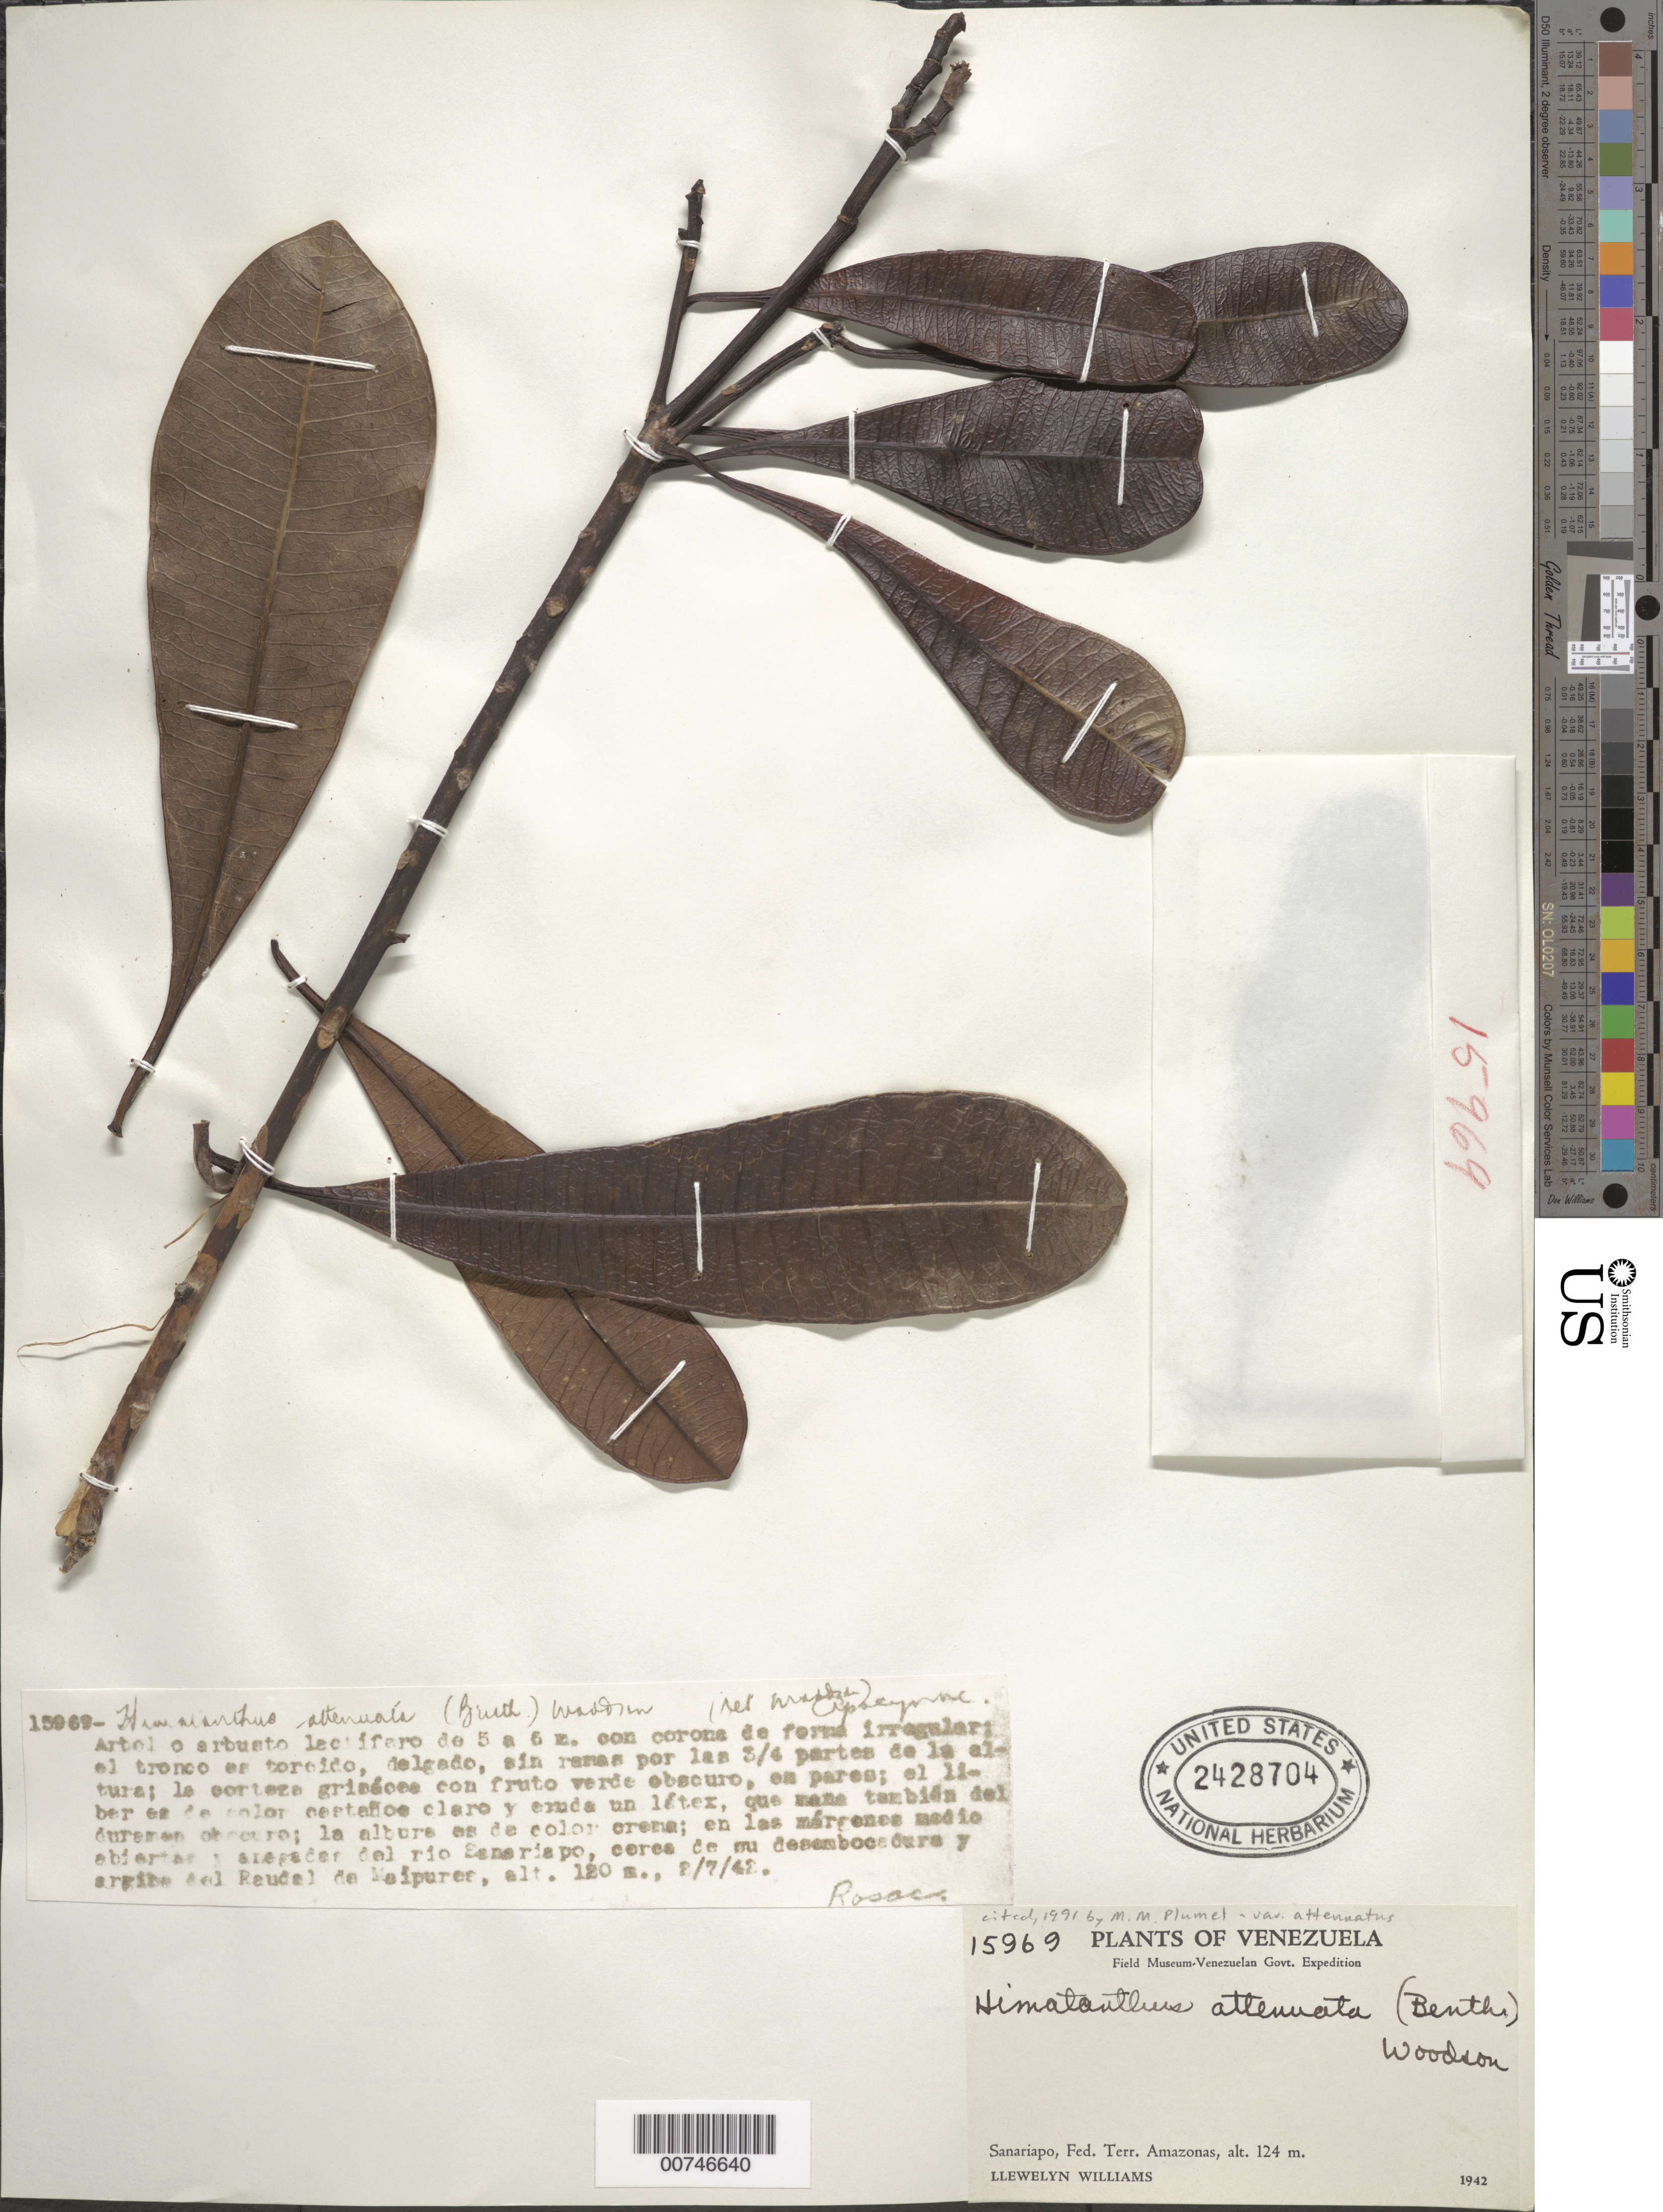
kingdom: Plantae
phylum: Tracheophyta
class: Magnoliopsida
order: Gentianales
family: Apocynaceae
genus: Himatanthus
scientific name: Himatanthus attenuatus var. attenuatus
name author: (Benth.) Woodson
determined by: Woodson, R. E., Jr.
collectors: Ll. Williams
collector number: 15969 a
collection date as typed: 2-Jul-42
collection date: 1942-07-02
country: Venezuela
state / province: Amazonas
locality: Boca de Sanariapo, arriba del Raudal de Maipures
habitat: Margenes medio abiertas y anegadas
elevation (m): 120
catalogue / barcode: US 2428704